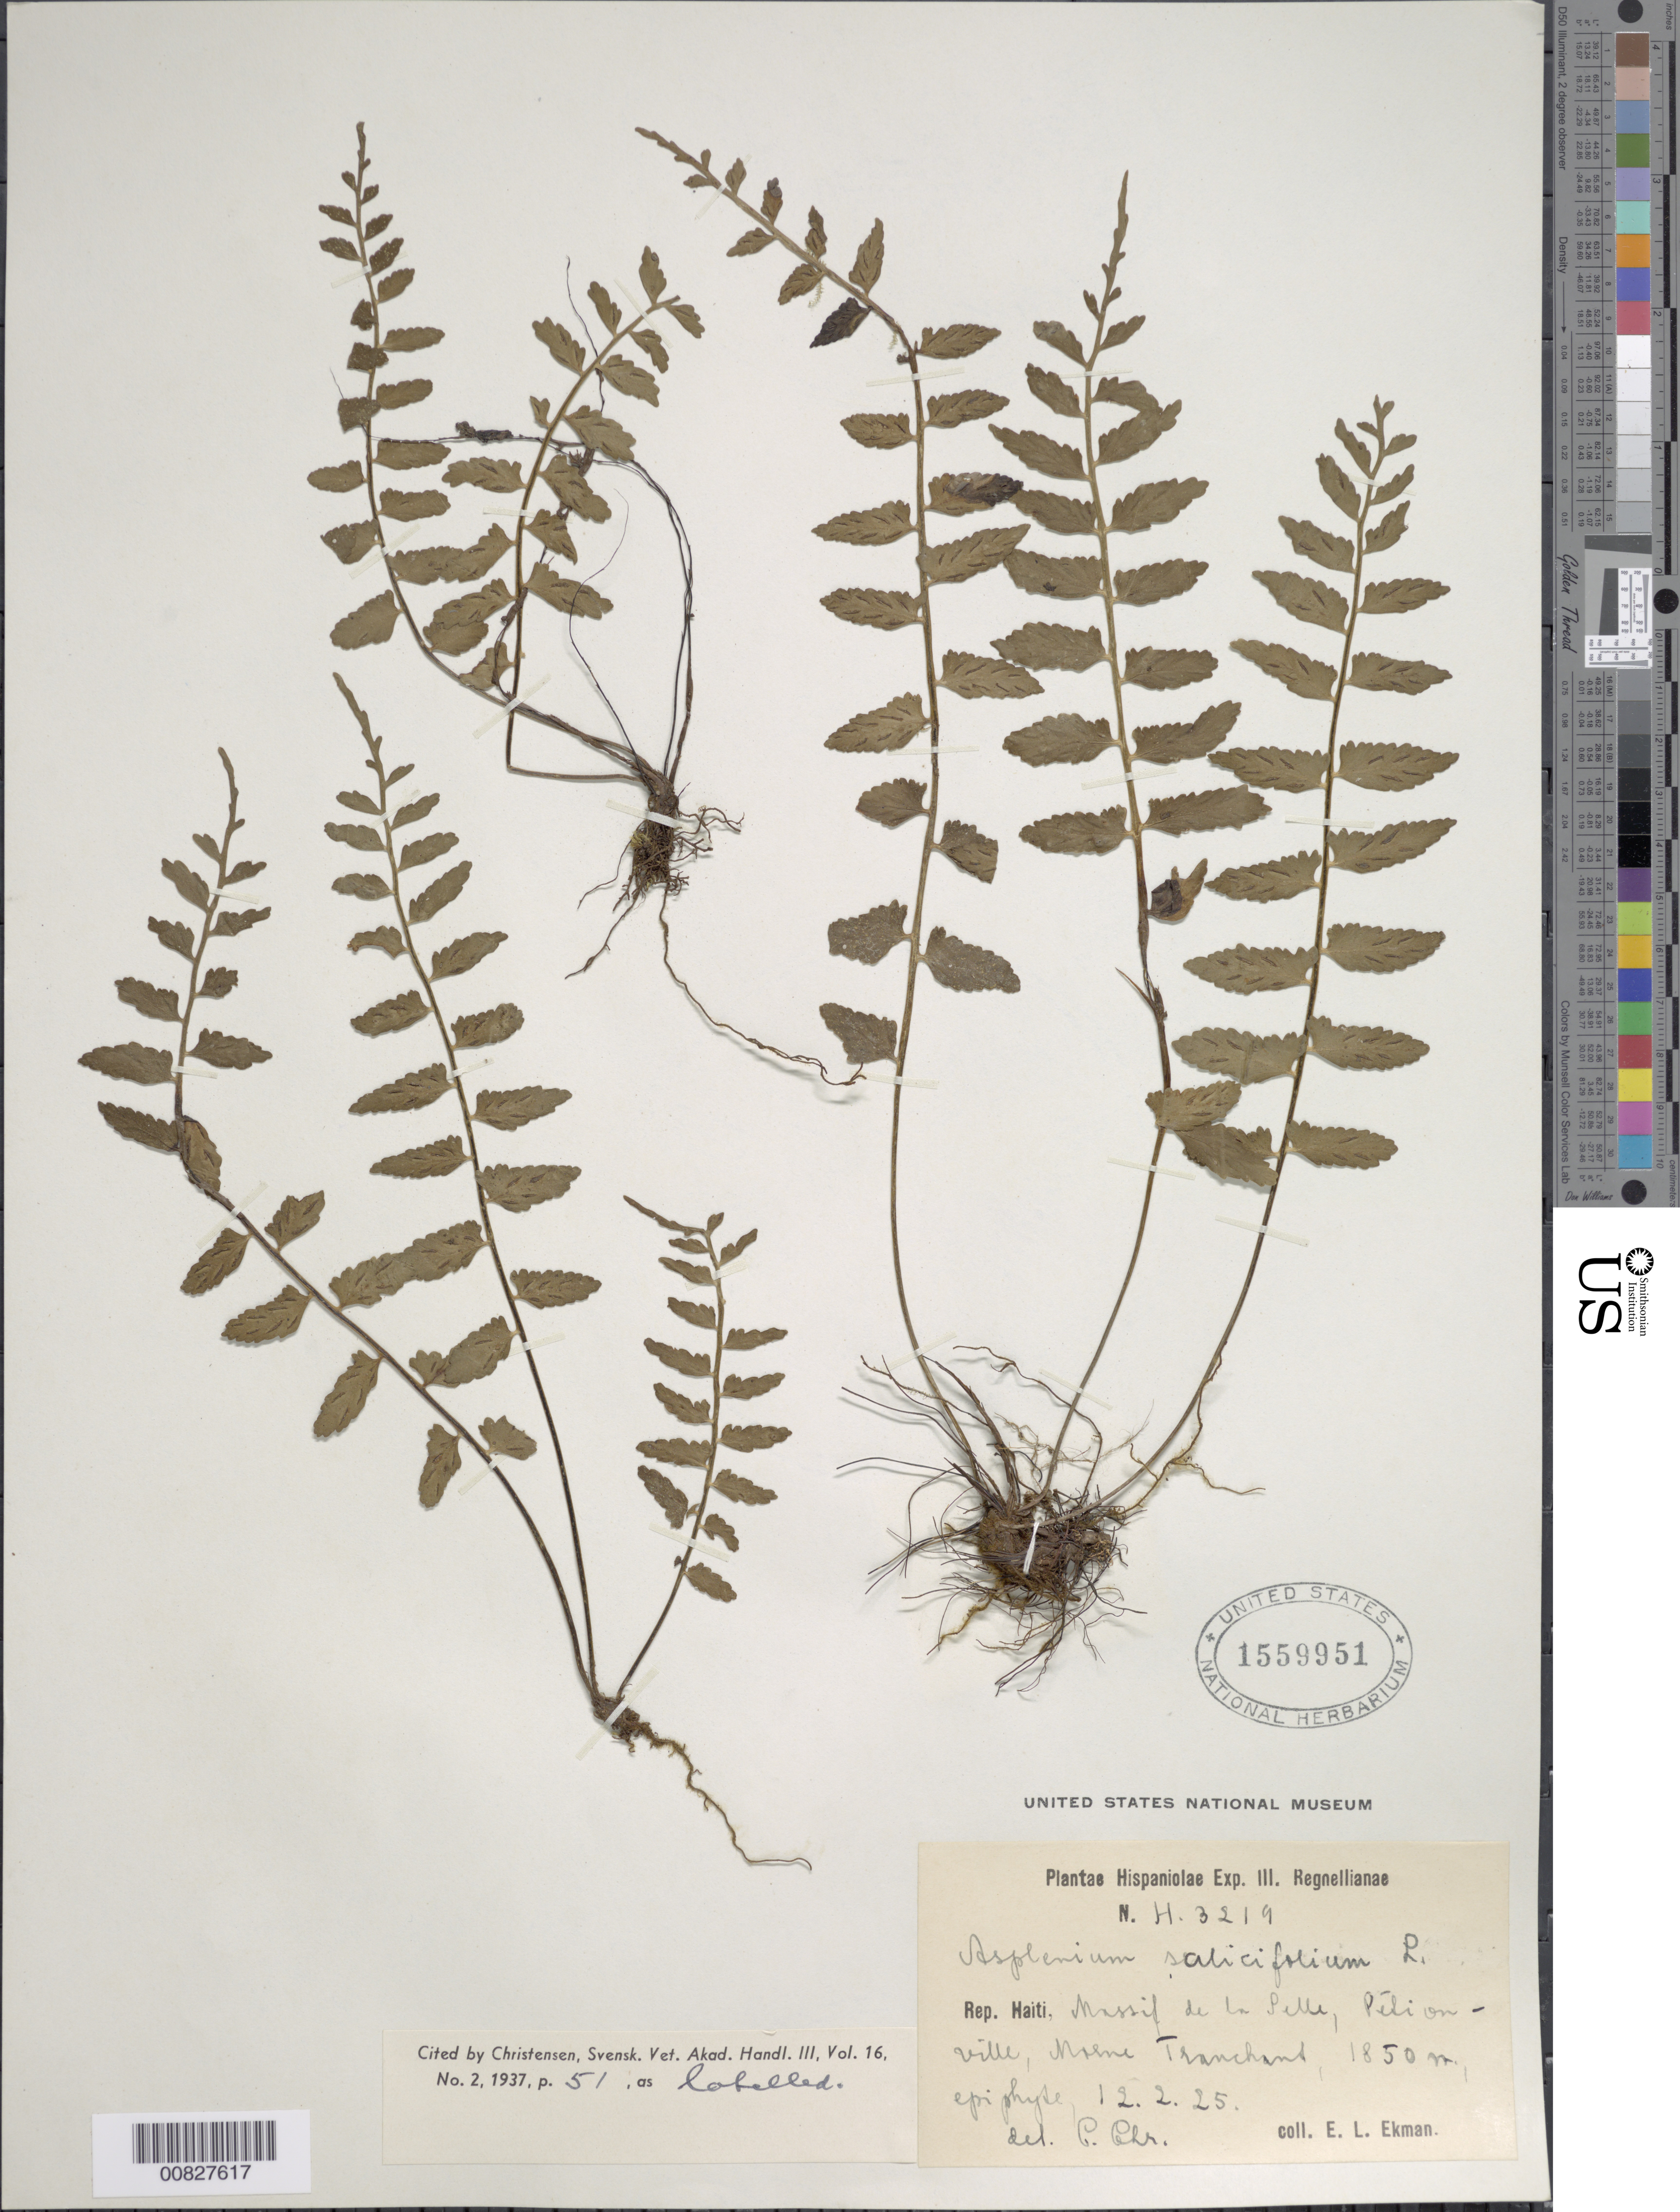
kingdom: Plantae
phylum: Tracheophyta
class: Polypodiopsida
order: Polypodiales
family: Aspleniaceae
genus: Asplenium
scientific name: Asplenium salicifolium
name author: L.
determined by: Christensen, C. F. A.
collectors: E. L. Ekman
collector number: H 3219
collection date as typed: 12 Feb 1925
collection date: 1925-02-12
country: Haiti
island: Hispaniola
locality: Massif de la Selle, Pétionville, Morne Tranchant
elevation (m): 1850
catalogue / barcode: US 1559951